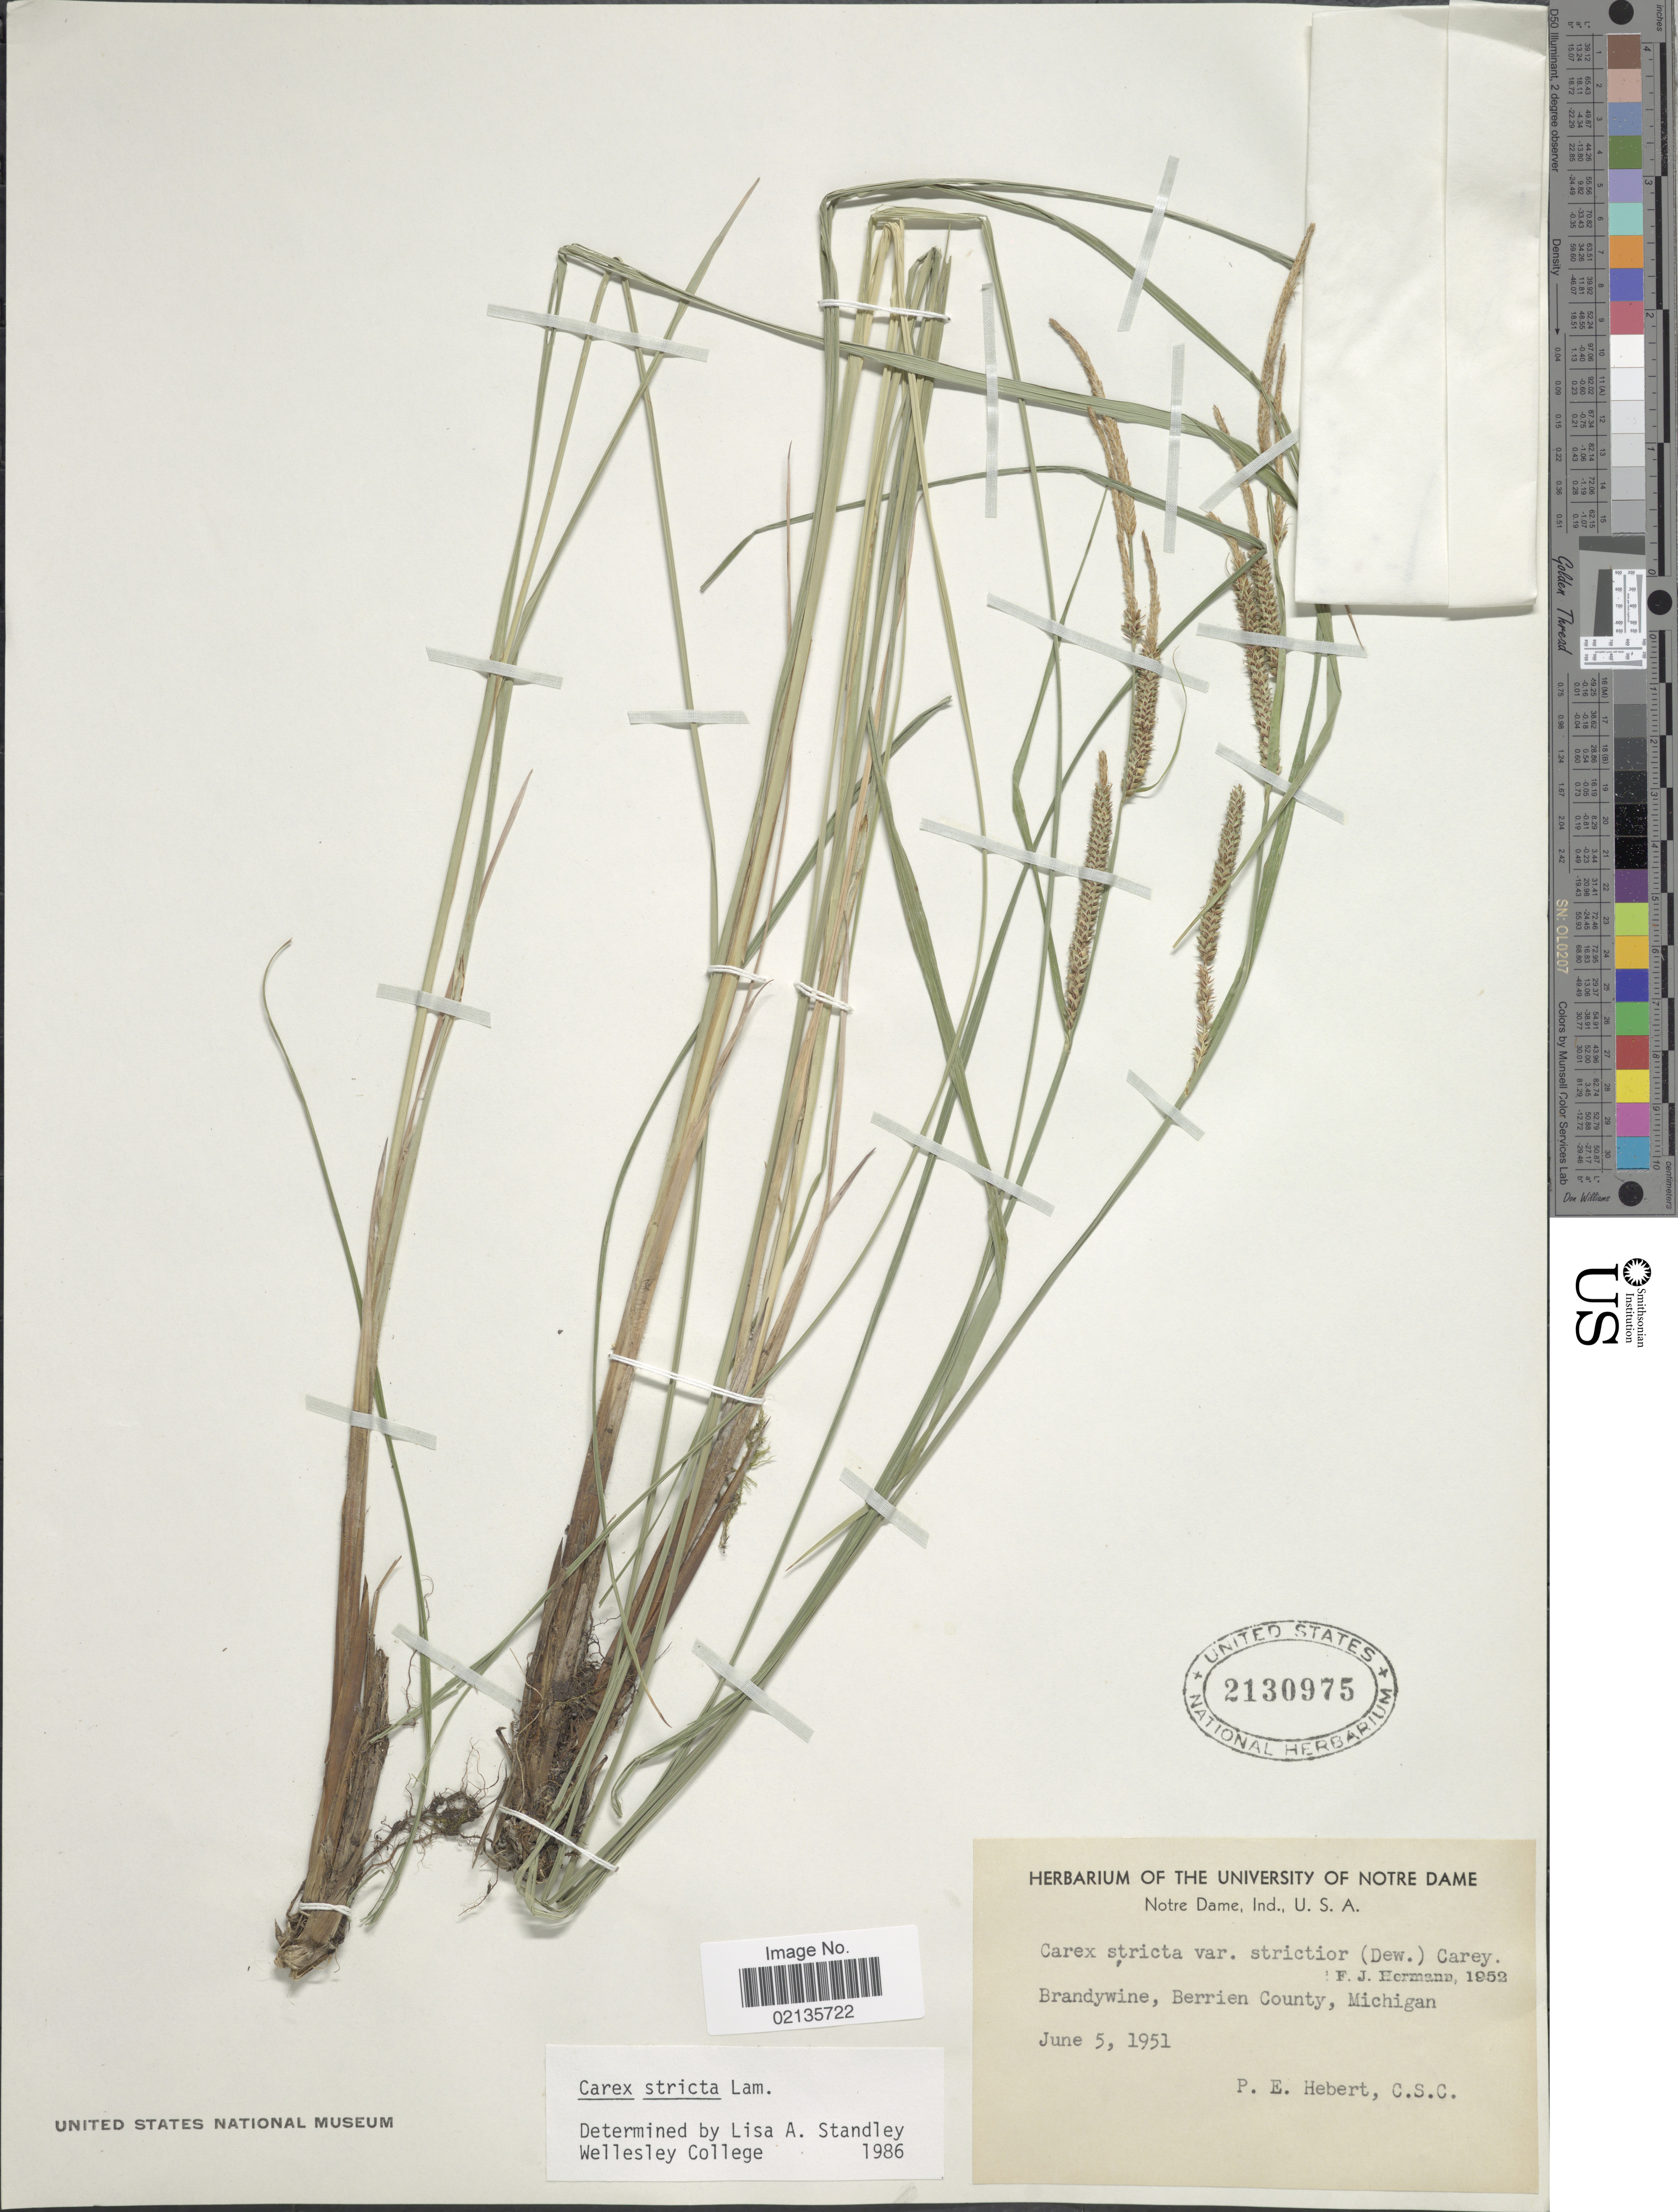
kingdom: Plantae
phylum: Tracheophyta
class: Liliopsida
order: Poales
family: Cyperaceae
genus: Carex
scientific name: Carex stricta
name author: Lam.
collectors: P. Hebert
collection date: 1951-06-05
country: United States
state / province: Michigan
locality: Brandywine, Berrien County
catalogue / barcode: US 2130975